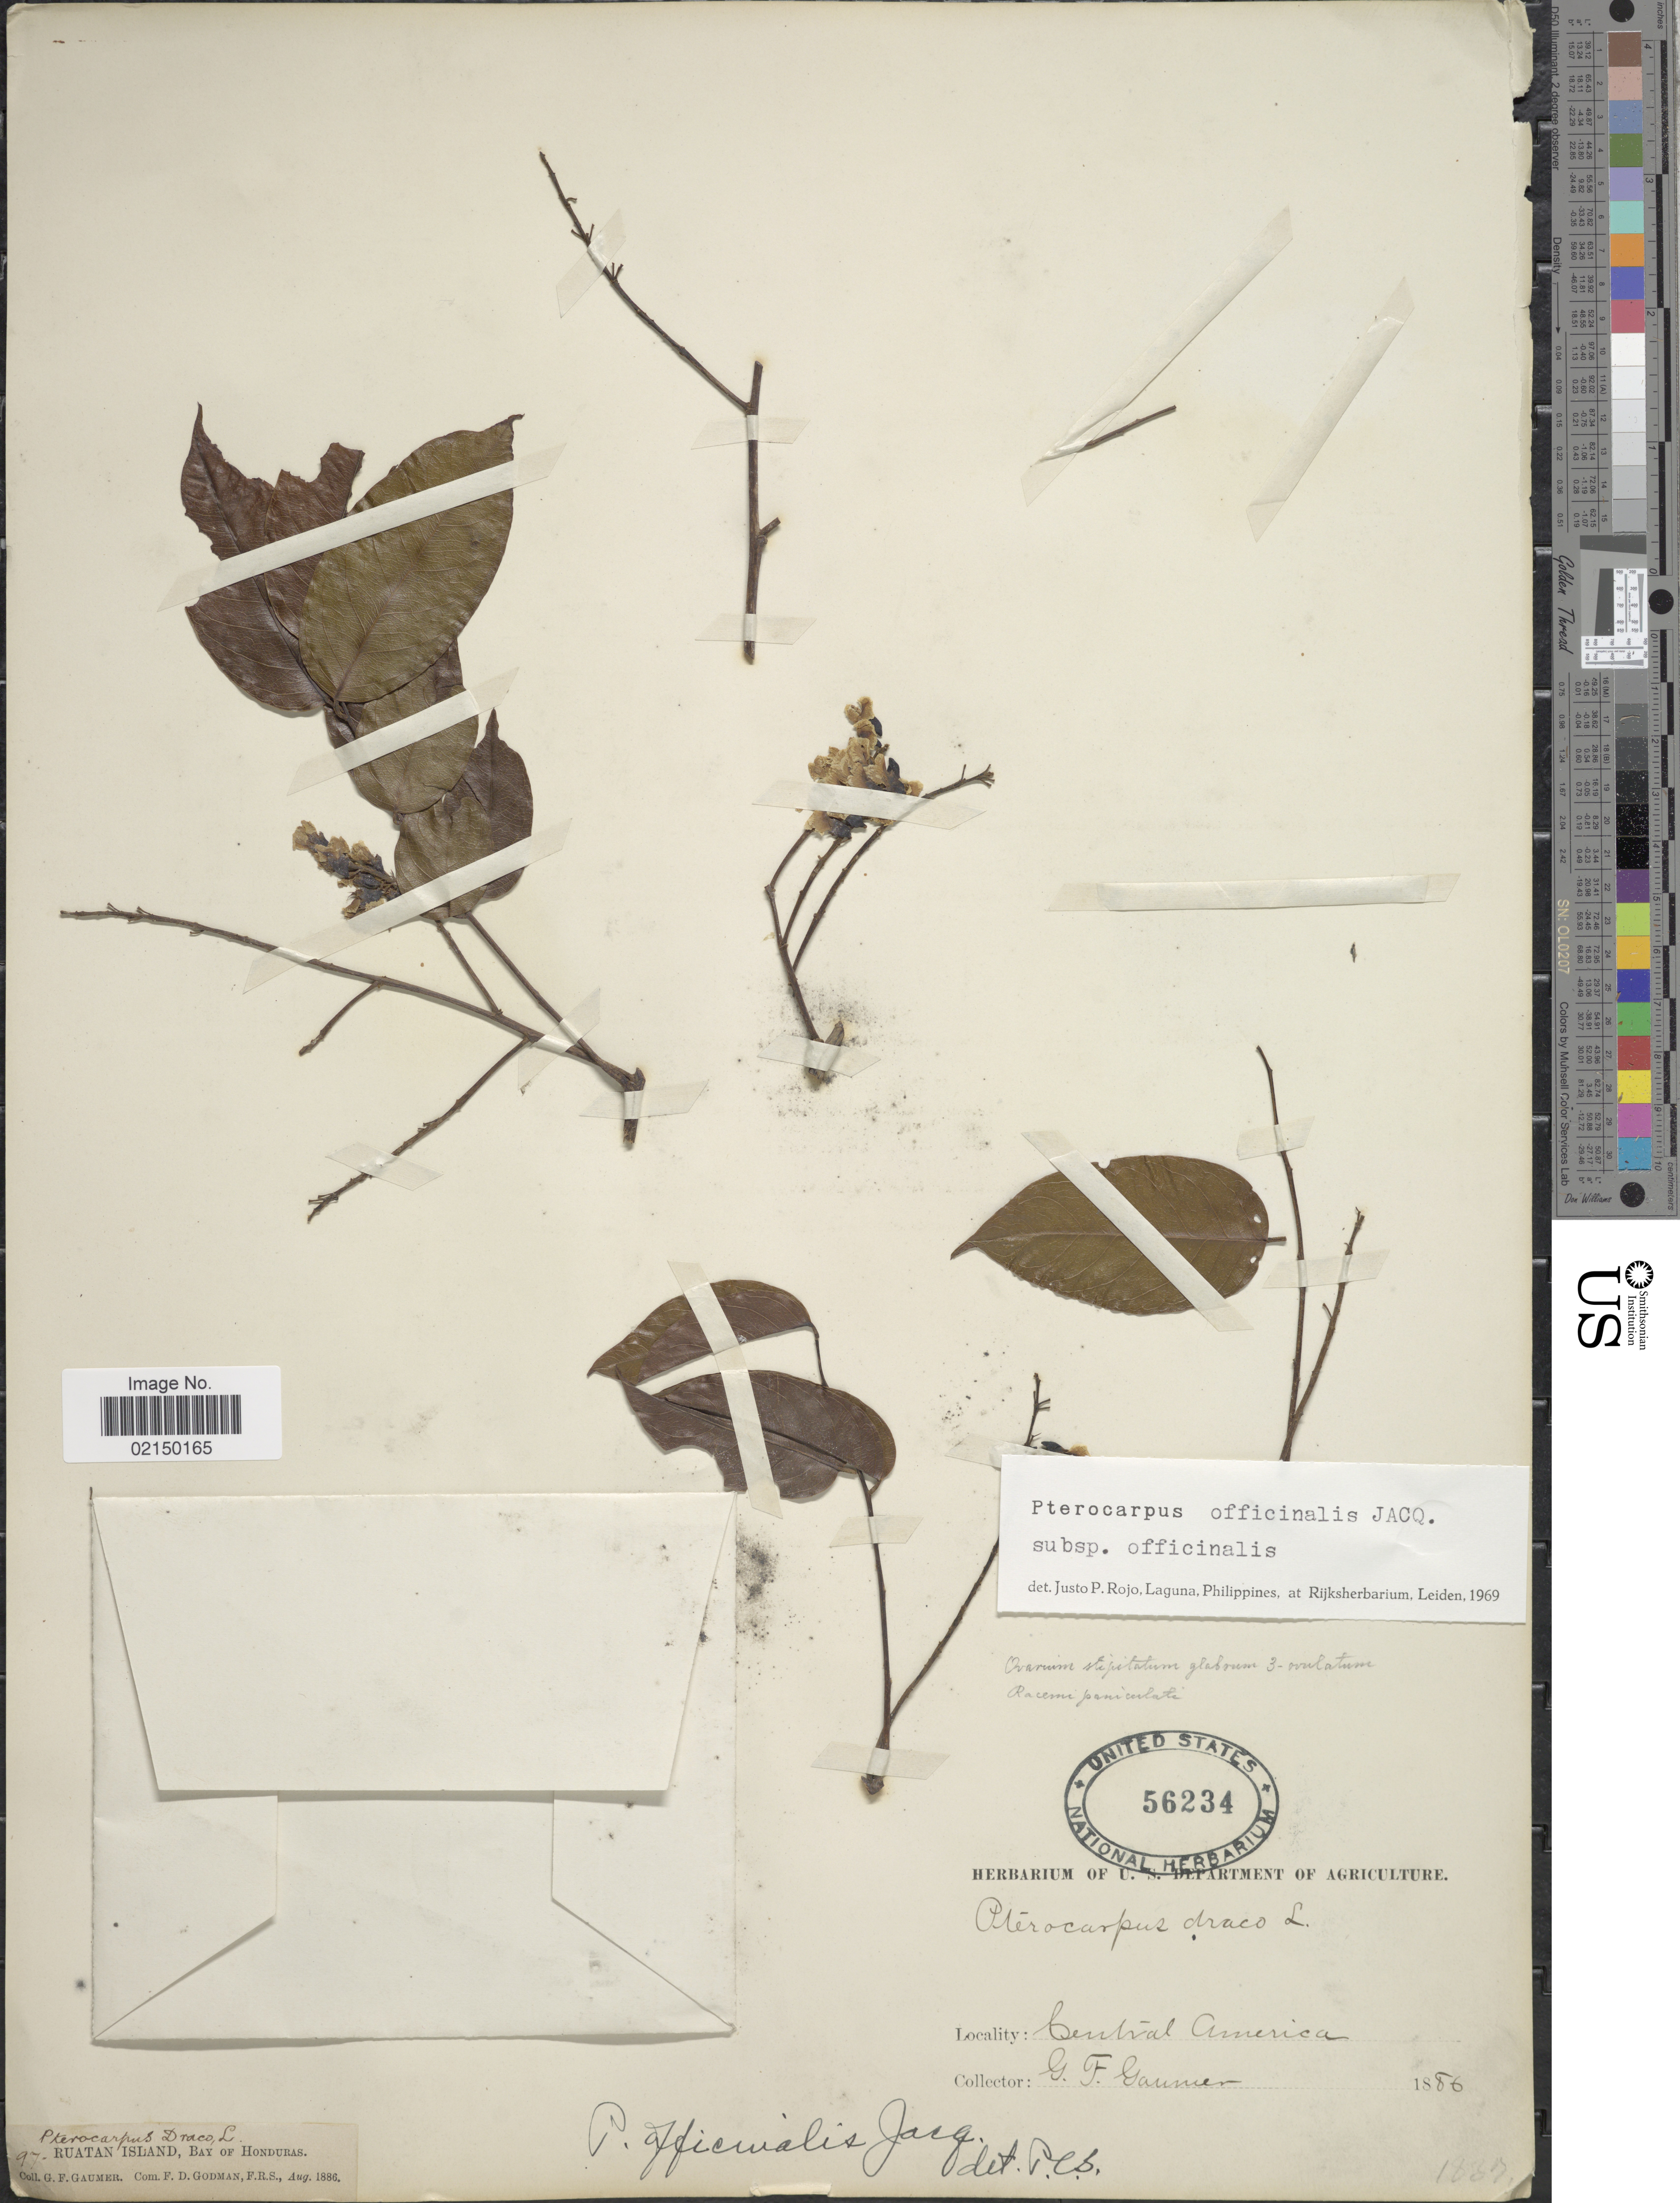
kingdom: Plantae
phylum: Tracheophyta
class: Magnoliopsida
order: Fabales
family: Fabaceae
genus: Pterocarpus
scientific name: Pterocarpus officinalis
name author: Jacq.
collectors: G. F. Gaumer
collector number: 97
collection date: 1886-08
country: Honduras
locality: Ruatan Island, Bay of Honduras, Central America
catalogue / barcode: US 56234